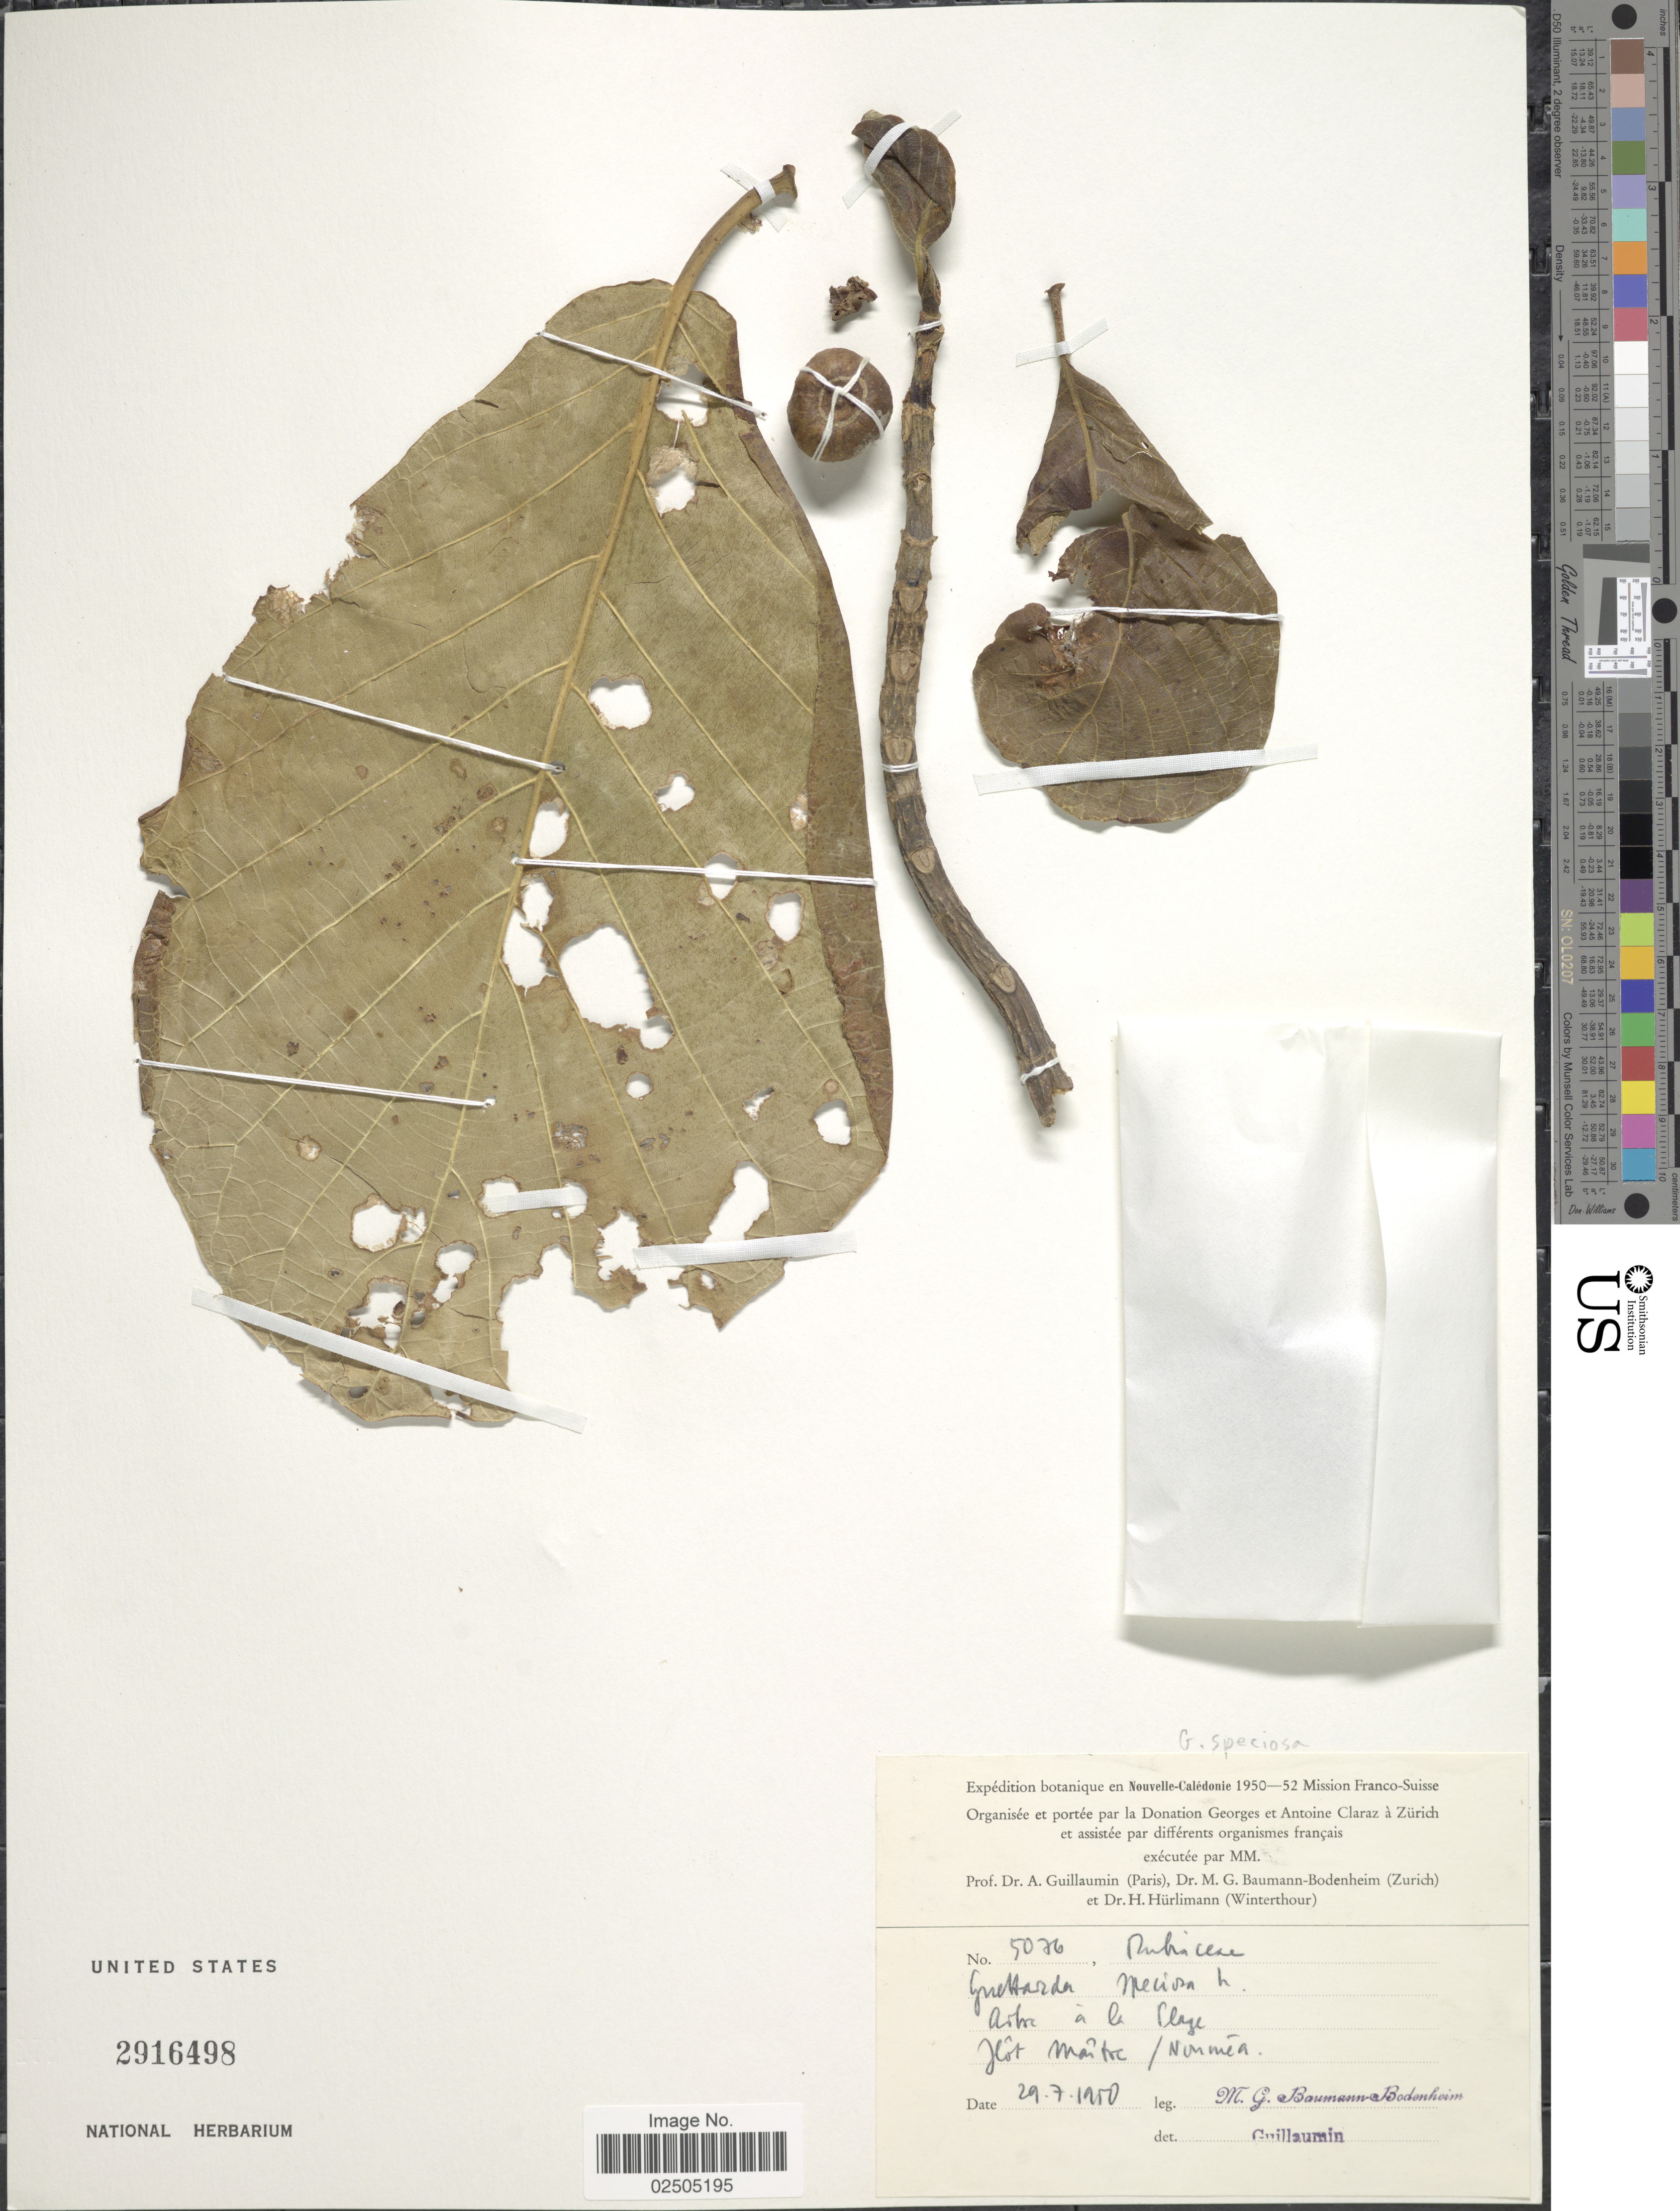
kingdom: Plantae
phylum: Tracheophyta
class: Magnoliopsida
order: Gentianales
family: Rubiaceae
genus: Guettarda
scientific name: Guettarda speciosa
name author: L.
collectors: M. G. Baumann-Bodenheim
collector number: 5076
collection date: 1950-07-29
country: New Caledonia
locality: Nouvelle-Caledonie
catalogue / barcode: US 2916498